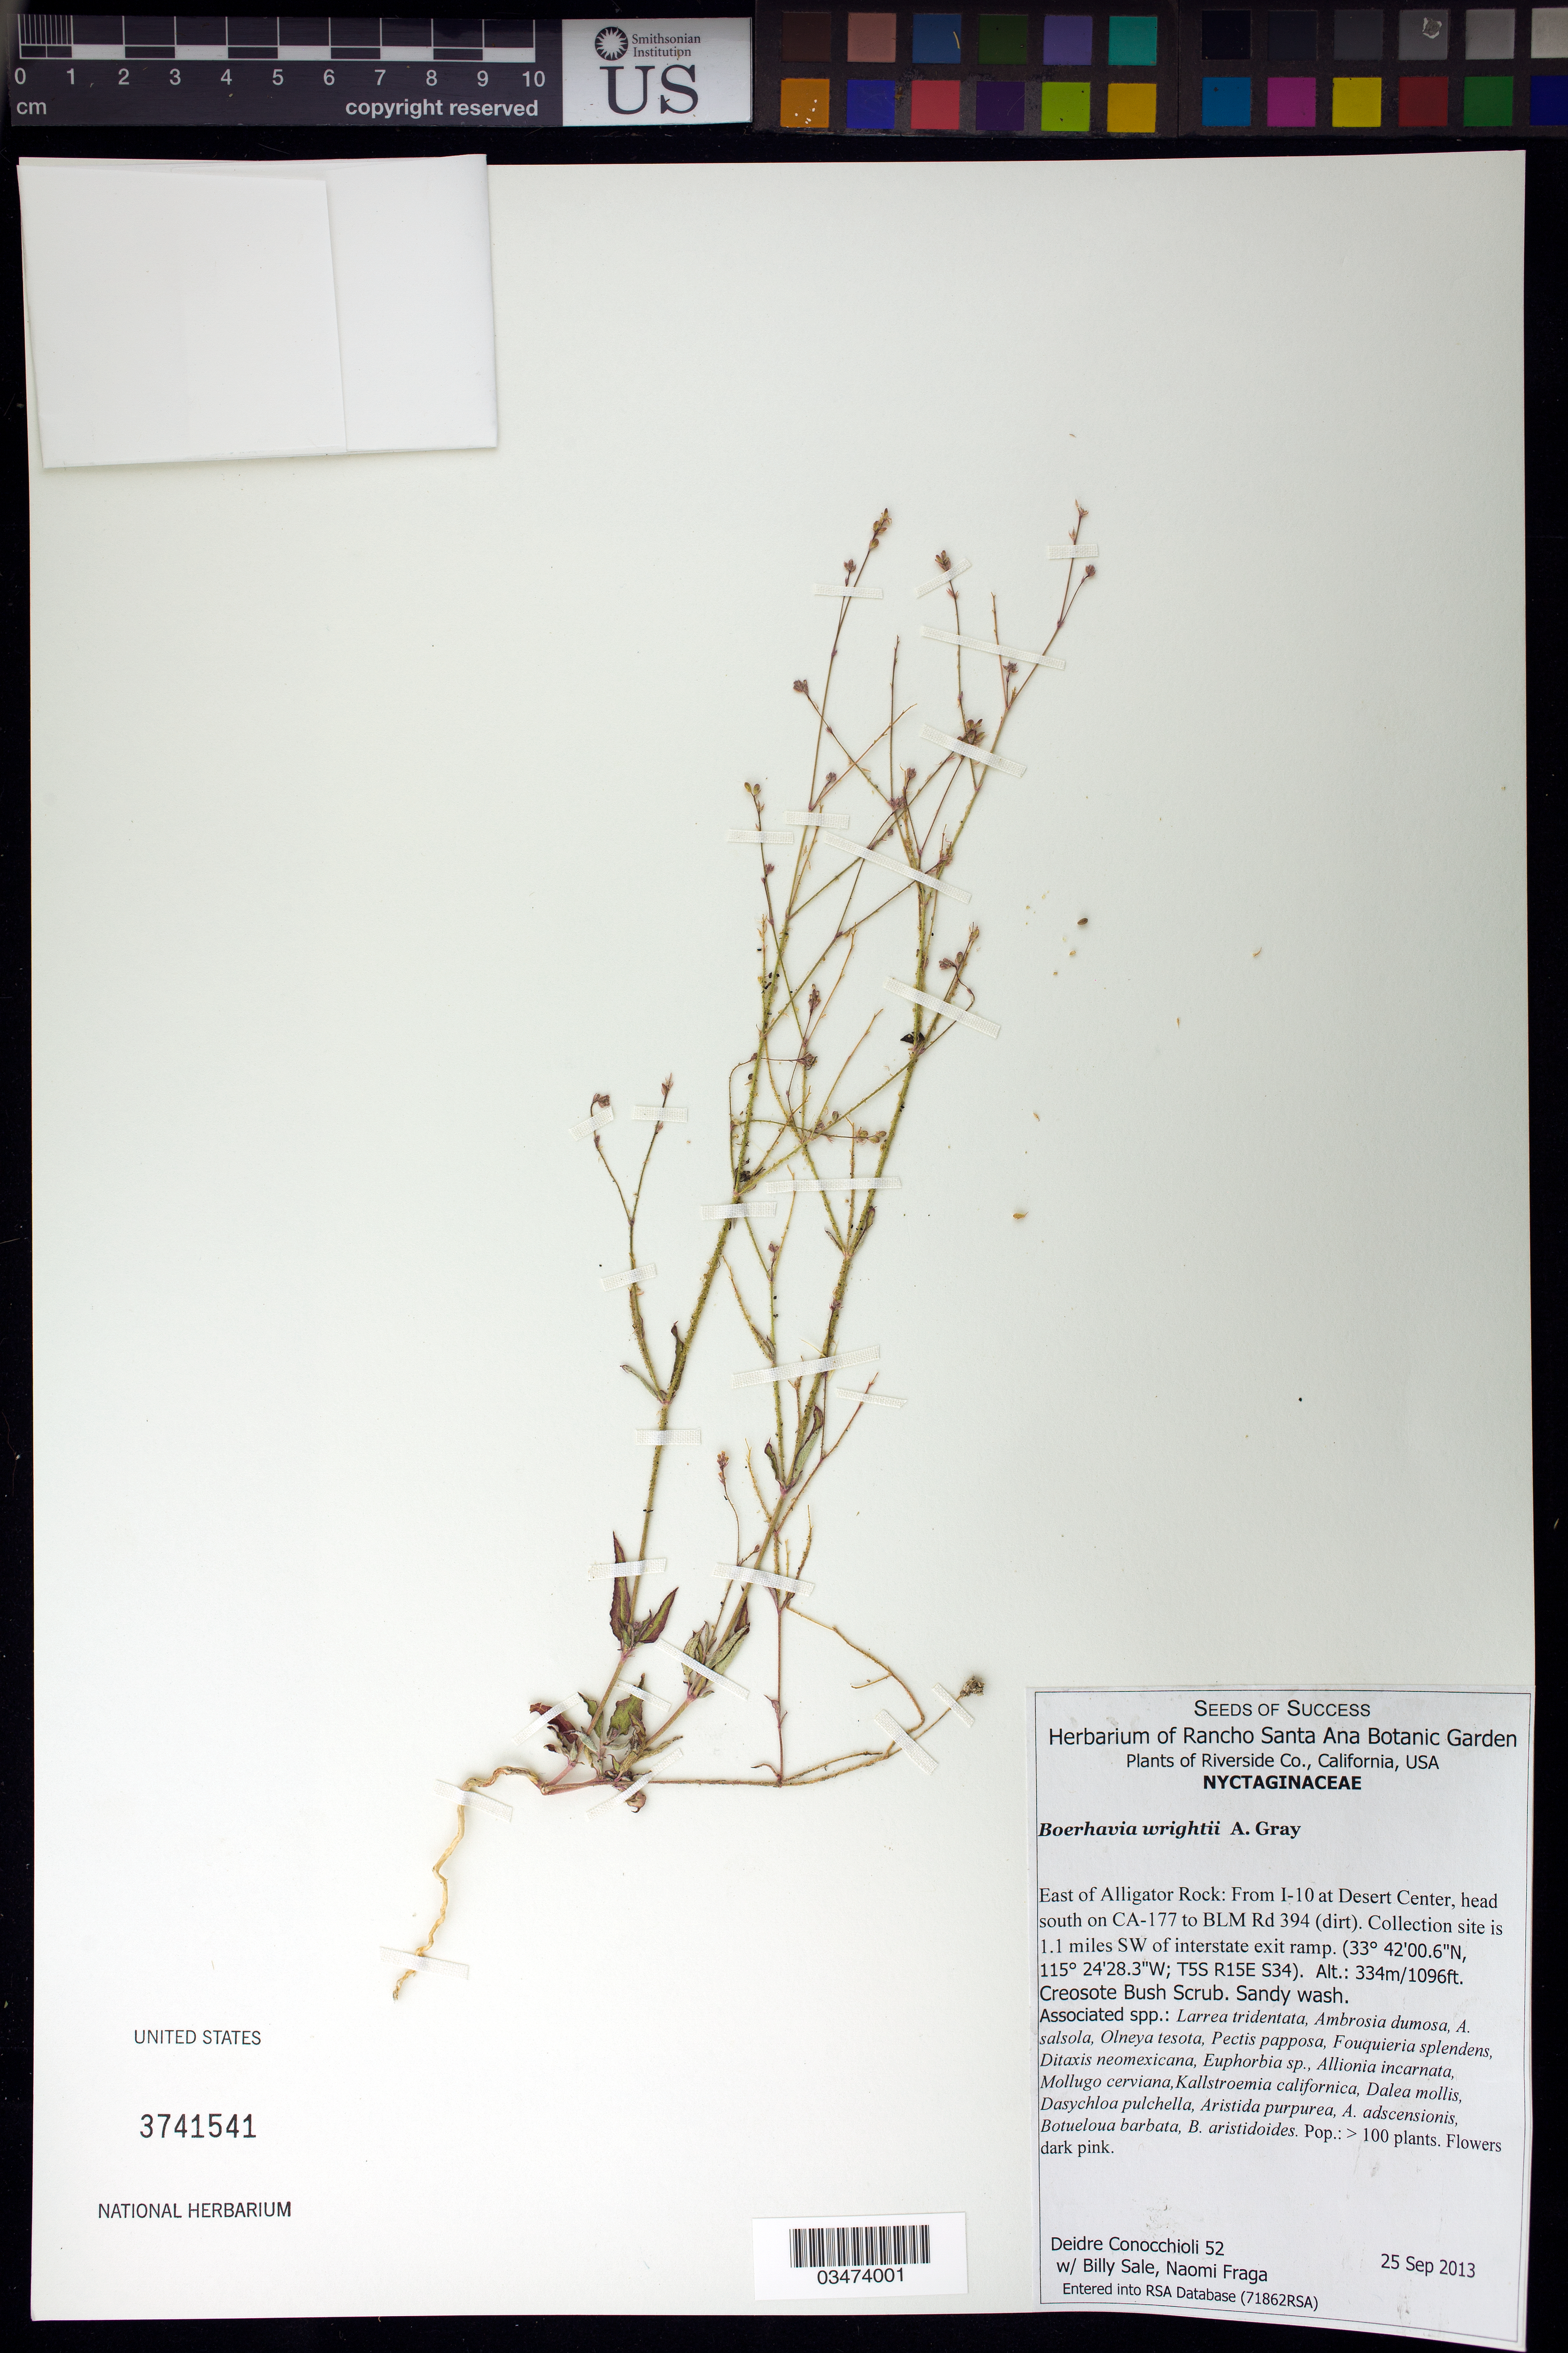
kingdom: Plantae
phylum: Tracheophyta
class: Magnoliopsida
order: Caryophyllales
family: Nyctaginaceae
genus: Boerhavia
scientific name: Boerhavia wrightii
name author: A. Gray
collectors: D. Conocchioli, B. Sale & N. Fraga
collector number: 52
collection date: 2013-09-25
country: United States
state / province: California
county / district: Riverside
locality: E of Alligator Rock, south on CA-177 to BLM Rd 394, 1.1 miles SW of interstate exit ramp.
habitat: Creosote Bush Scrub, sandy wash. Associated species: Pectis papposa, Larrea trinedata, Ambrosa dumosa, Dalea mollis,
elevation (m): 334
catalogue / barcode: US 3741541